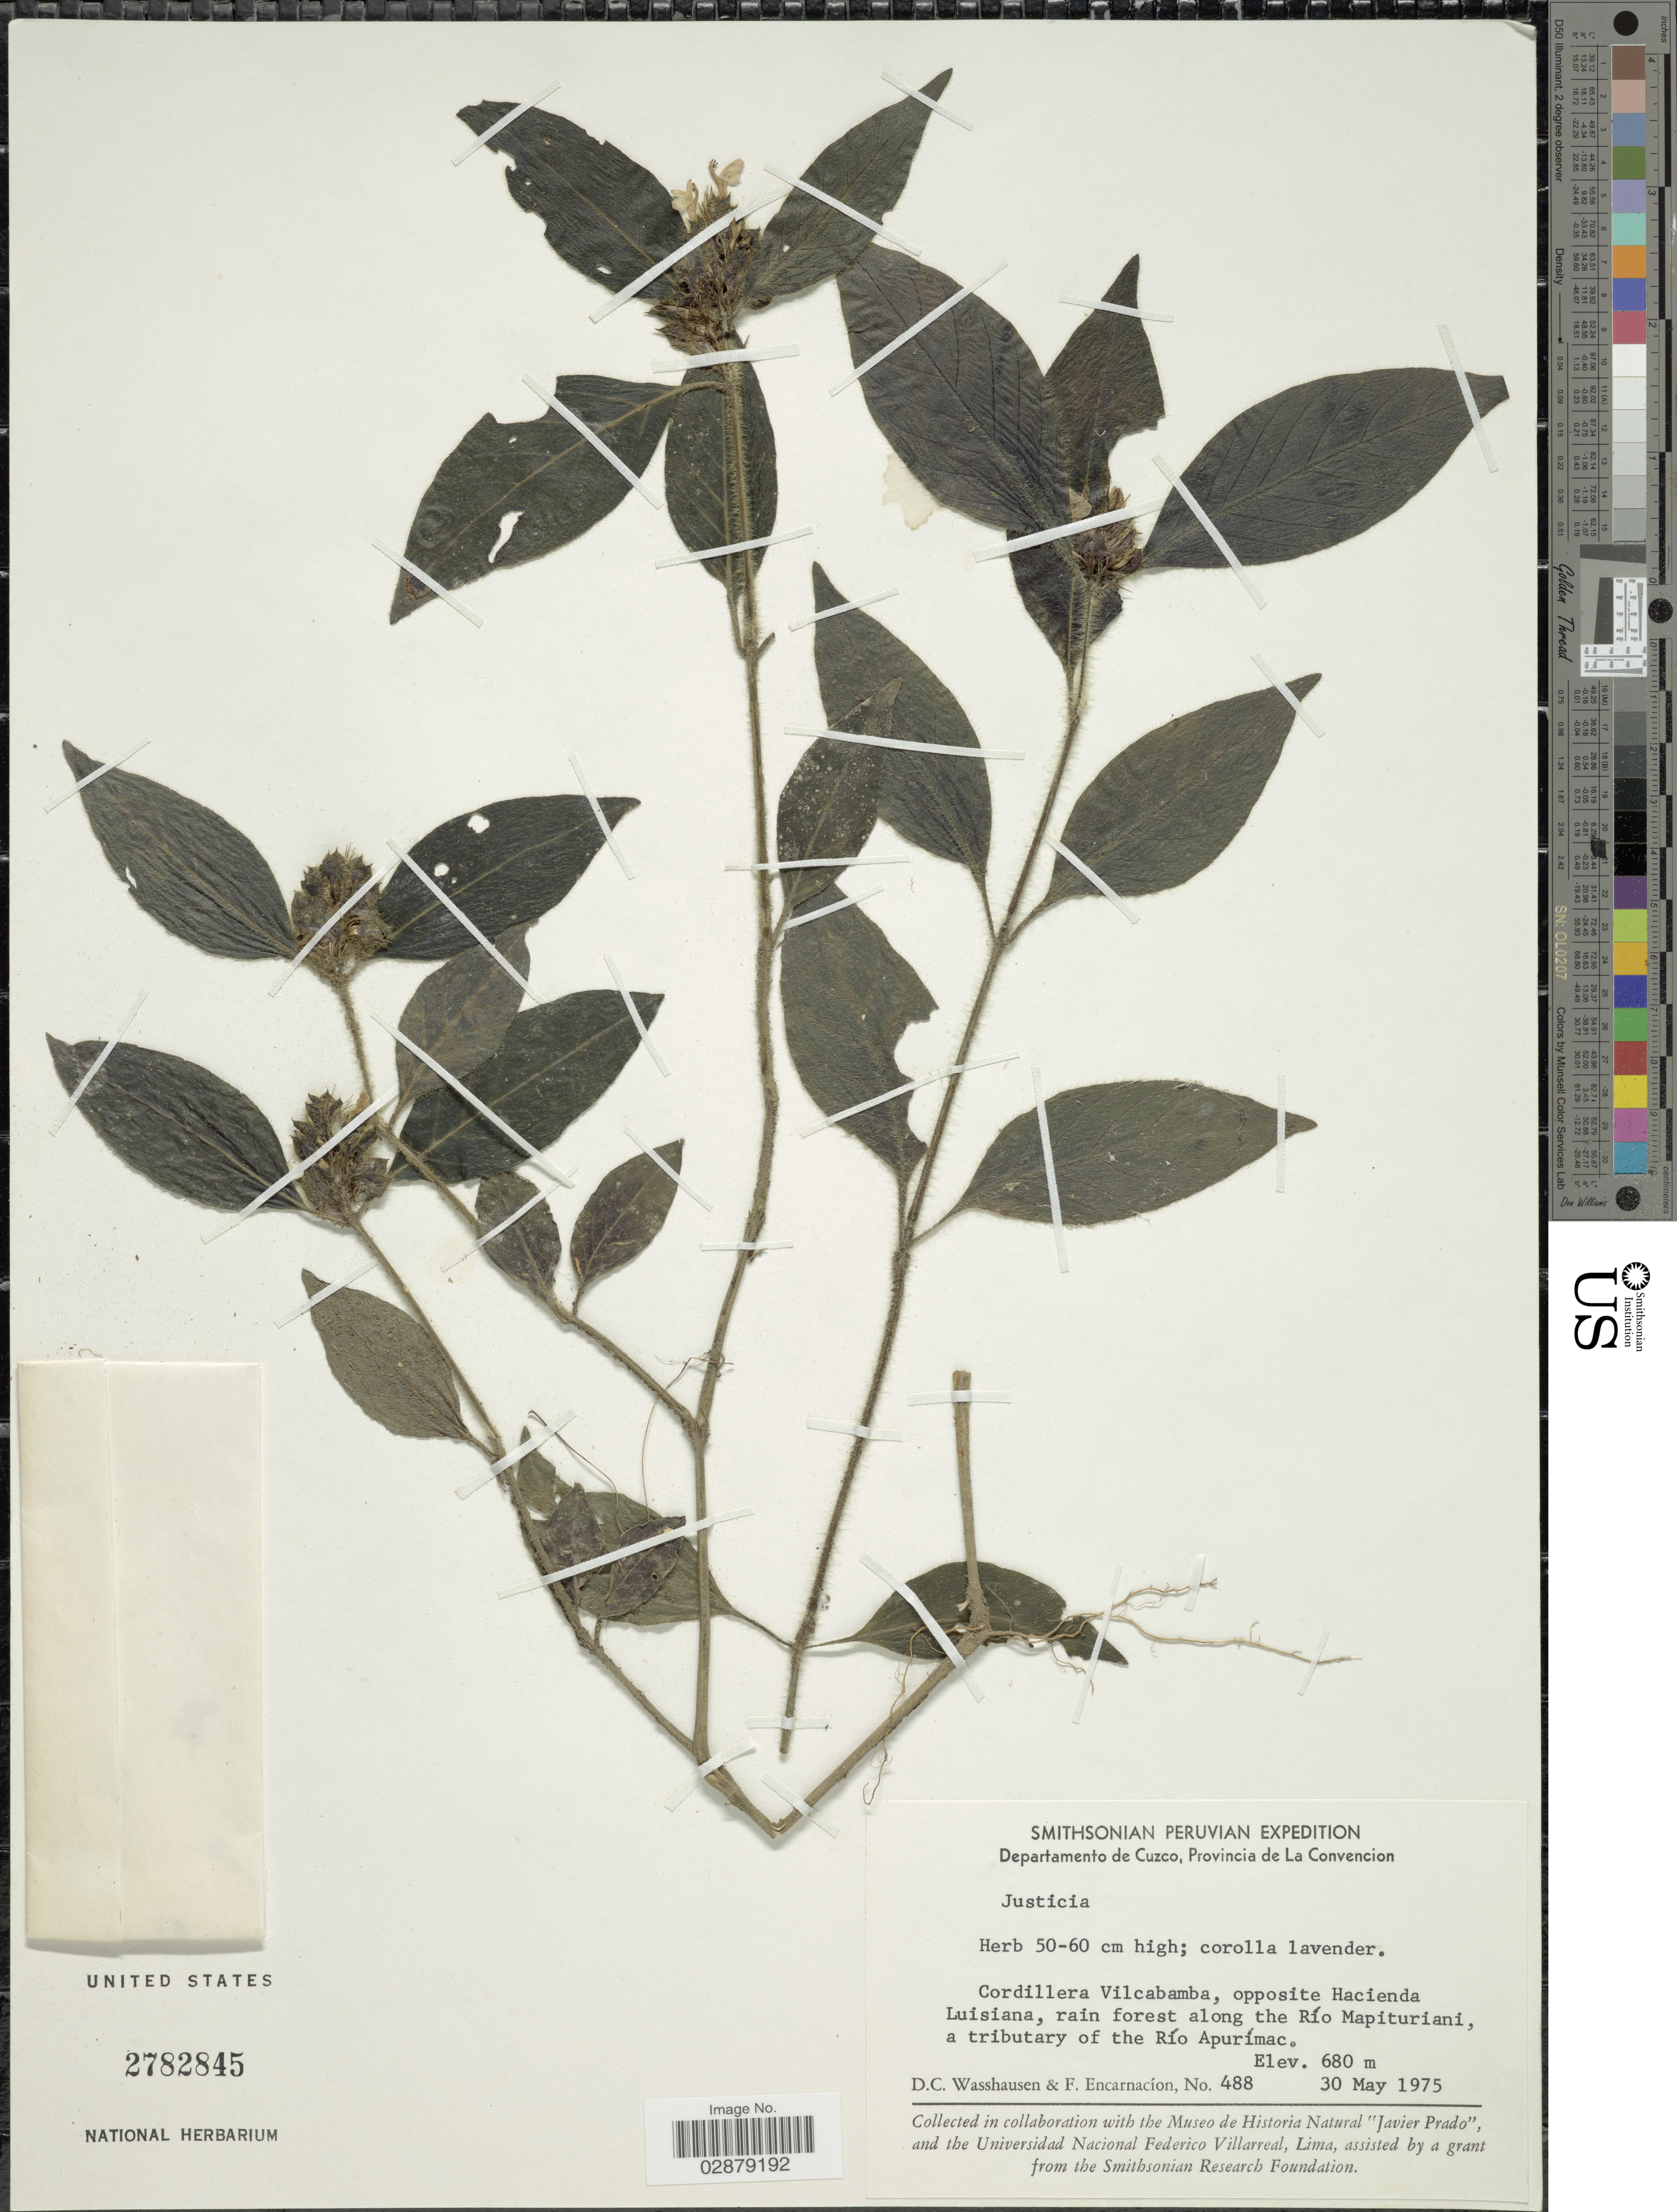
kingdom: Plantae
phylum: Tracheophyta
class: Magnoliopsida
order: Lamiales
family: Acanthaceae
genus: Justicia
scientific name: Justicia inficiens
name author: Vahl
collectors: D. C. Wasshausen & F. Encarnación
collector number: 488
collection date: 1975-05-30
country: Peru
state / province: Cusco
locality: Departamento de Cuzco, Provincia de La Convencion. Cordillera Vilcabamba, opposite Hacienda Luisiana, rain forest along the Río Mapituriani, a tributary of the Río Apurímac.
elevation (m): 680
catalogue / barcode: US 2782845